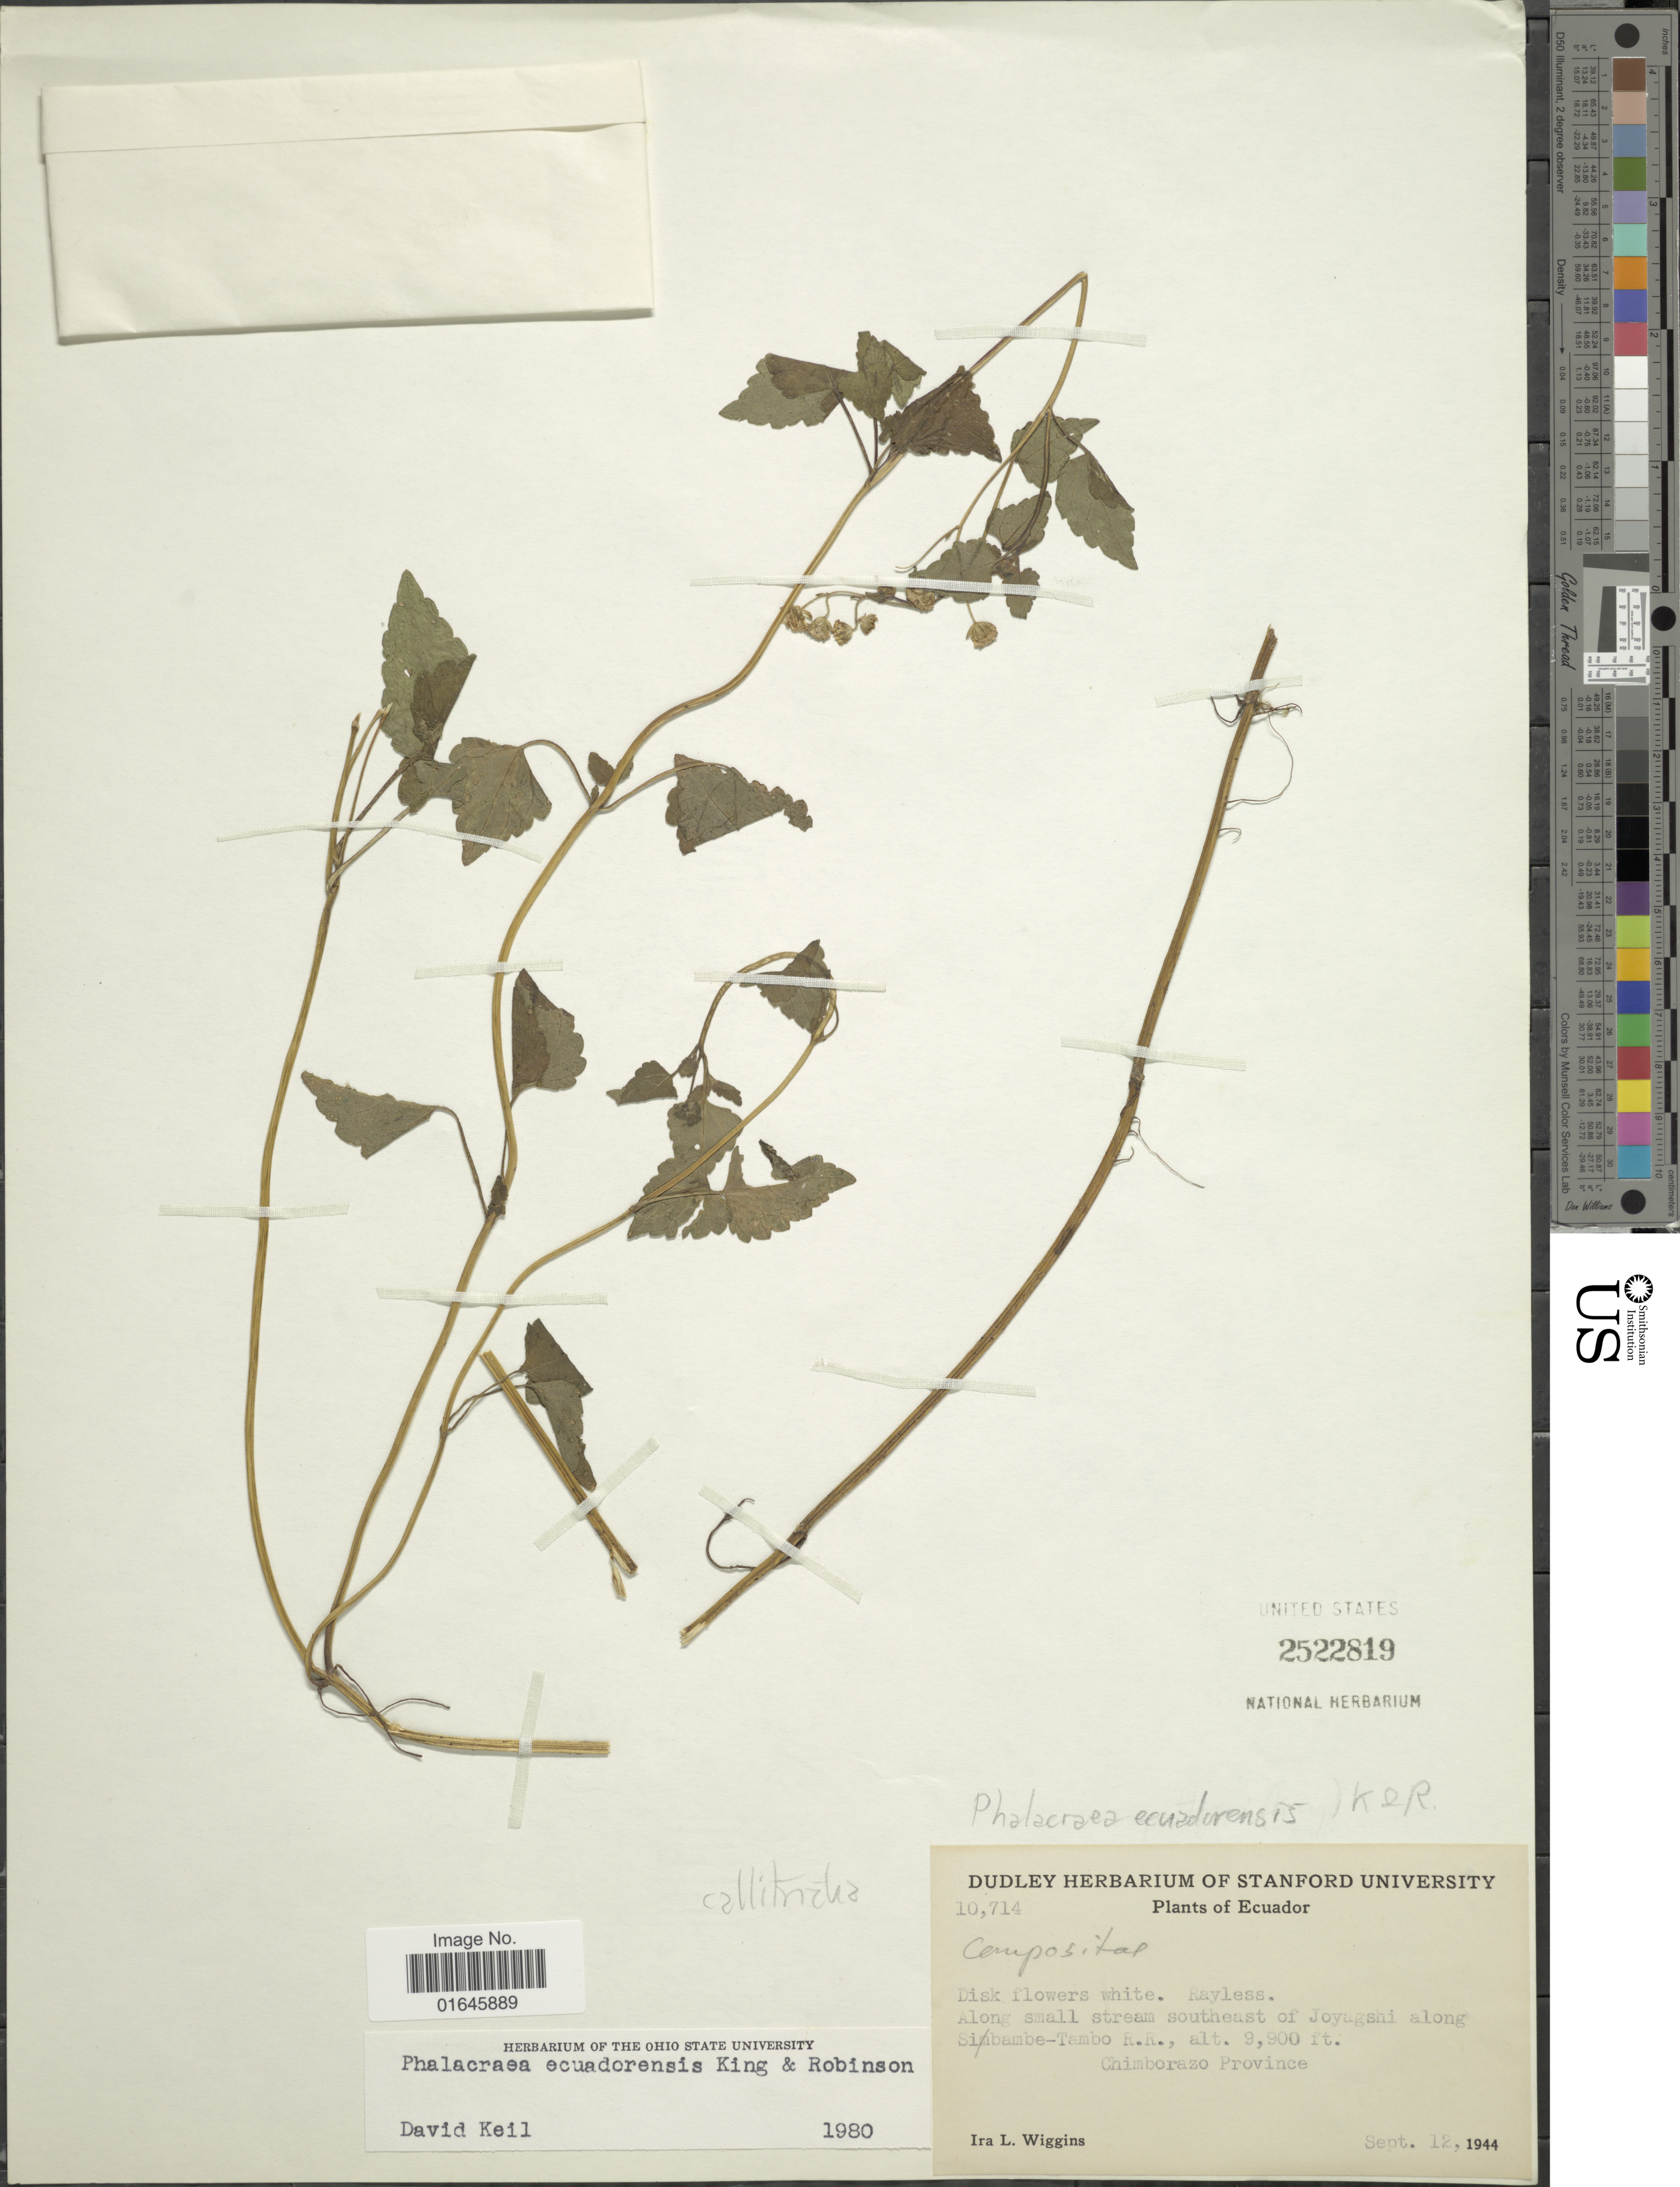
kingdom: Plantae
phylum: Tracheophyta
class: Magnoliopsida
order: Asterales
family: Asteraceae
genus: Phalacraea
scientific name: Phalacraea ecuadorensis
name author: R.M. King & H. Rob.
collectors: I. L. Wiggins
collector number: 10714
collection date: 1944-09-12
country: Ecuador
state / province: Chimborazo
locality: Along small stream southeast of Joyagshi along Sibambe-Tambo R.R.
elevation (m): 3018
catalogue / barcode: US 2522819